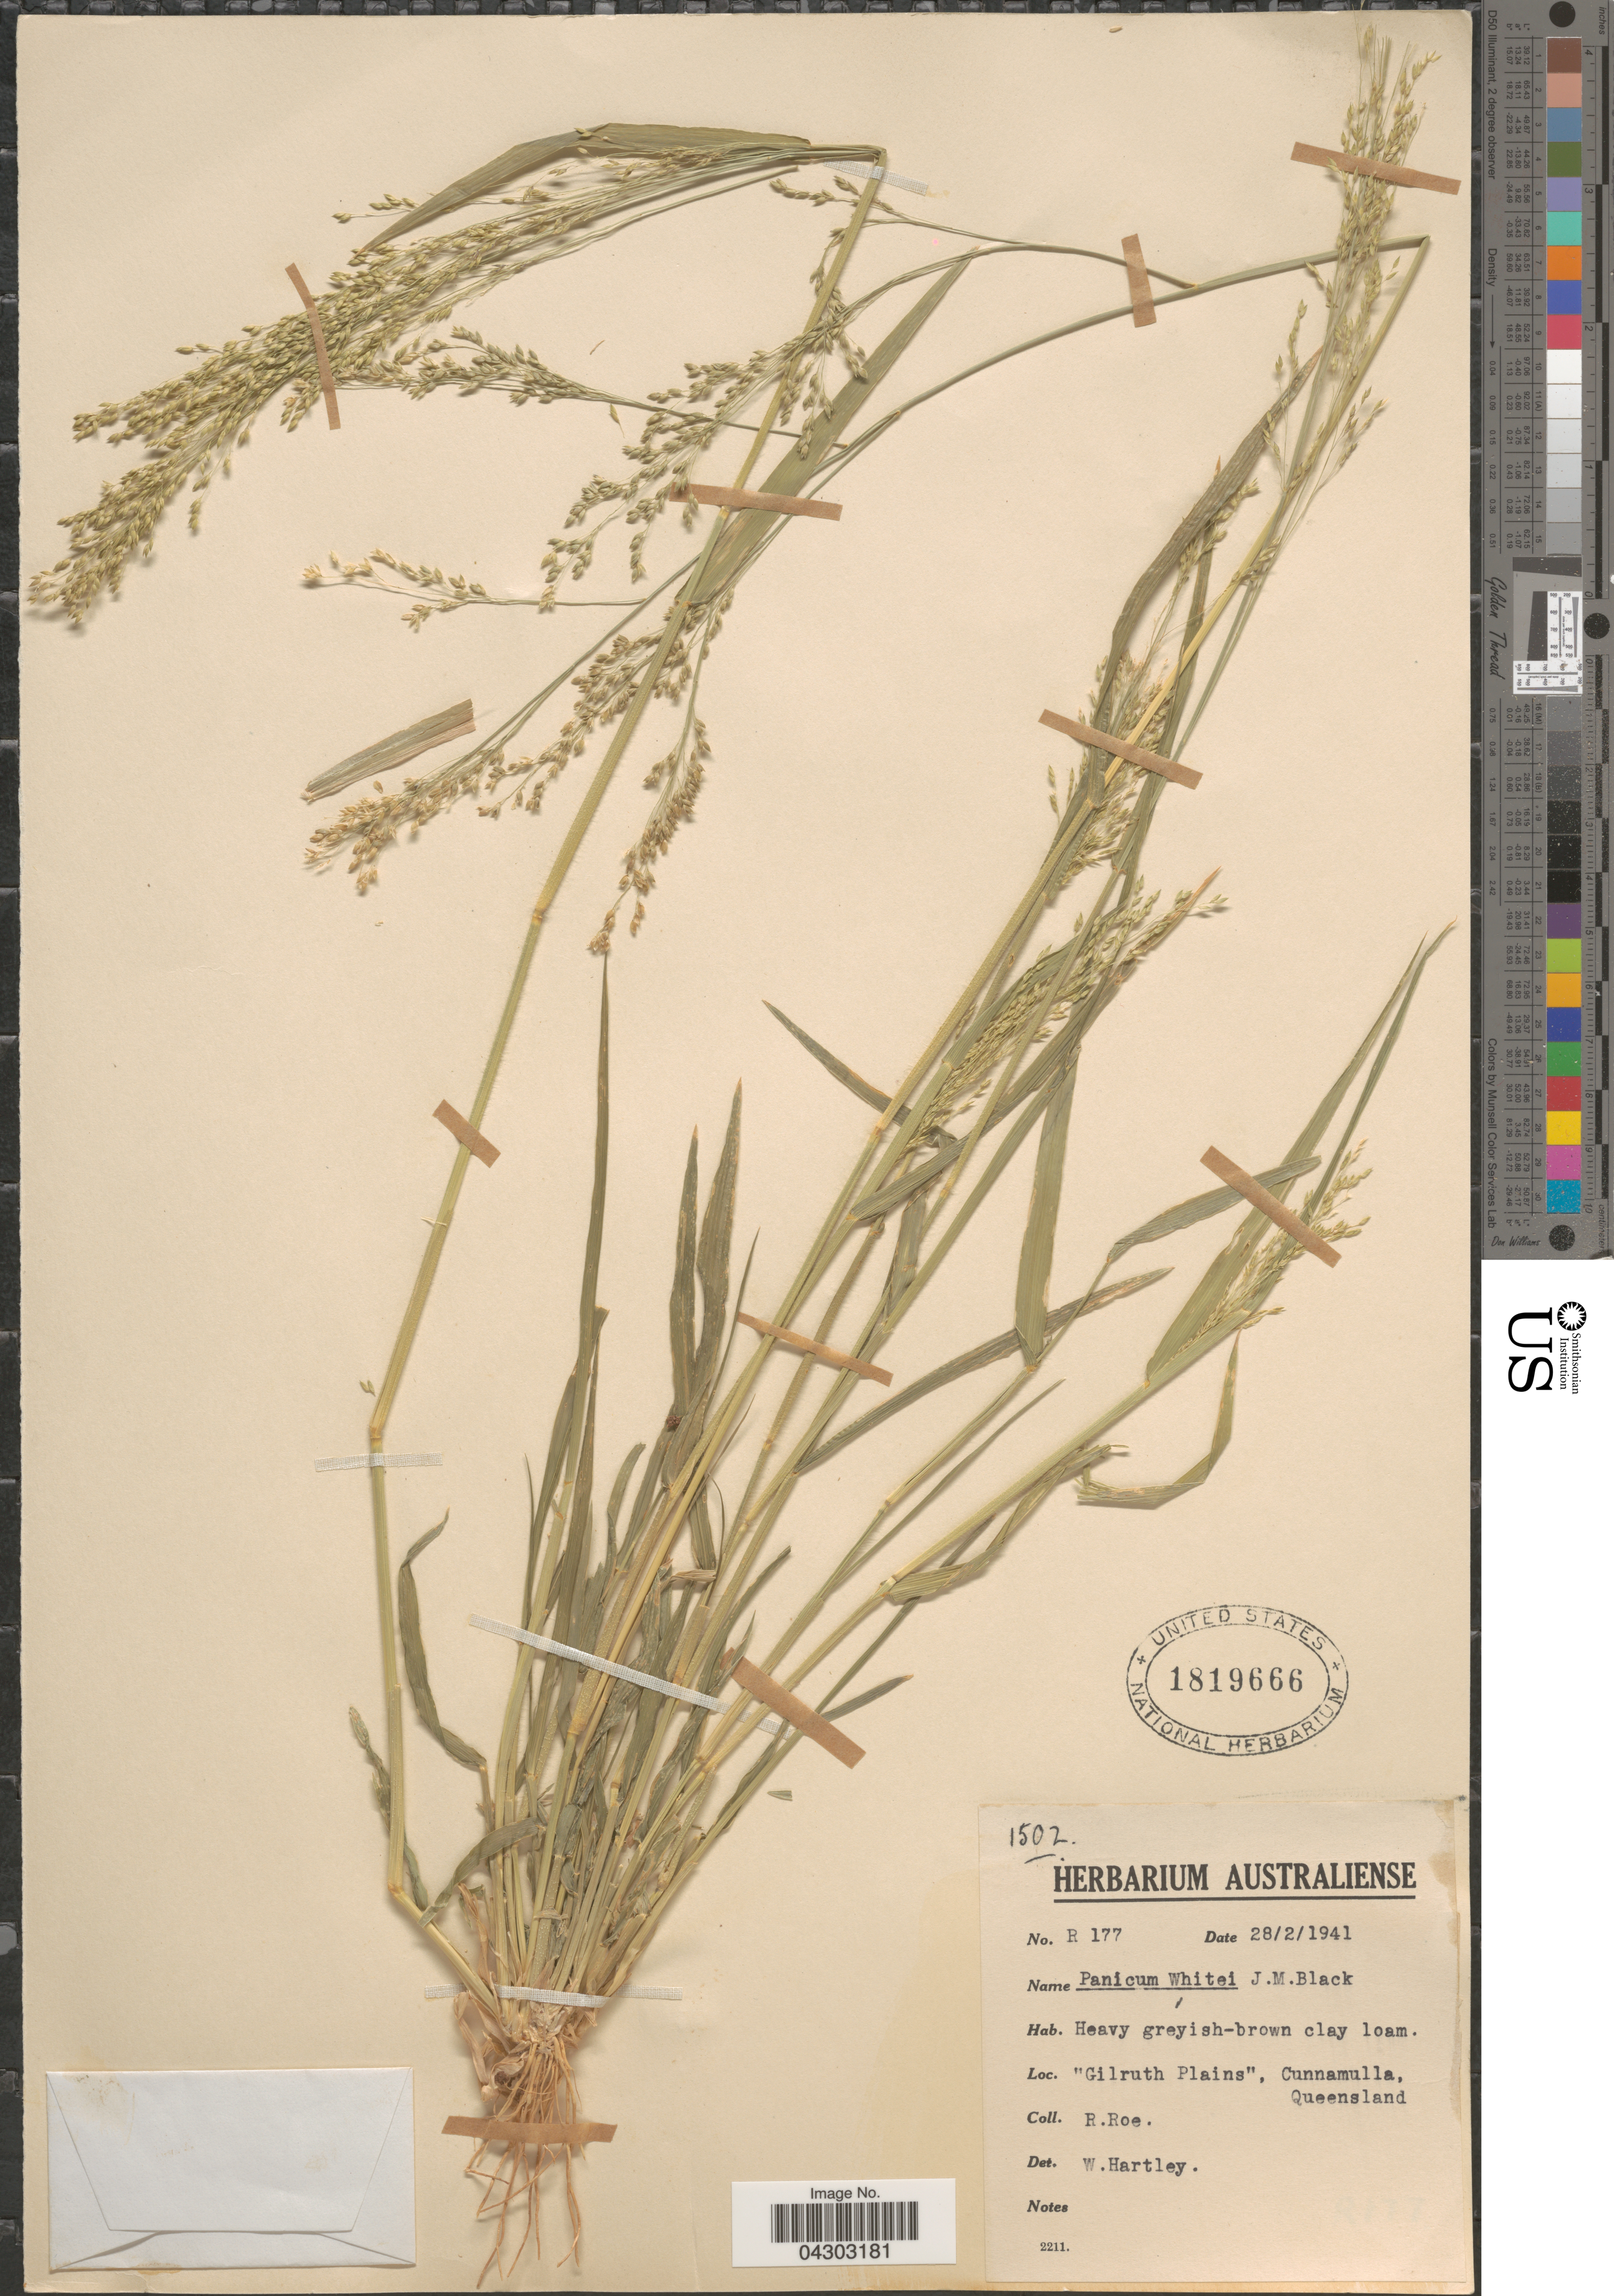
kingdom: Plantae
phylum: Tracheophyta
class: Liliopsida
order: Poales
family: Poaceae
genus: Panicum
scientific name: Panicum laevinode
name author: Lindl.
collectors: R. Roe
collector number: R177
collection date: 1941-02-28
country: Australia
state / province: Queensland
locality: Gilruth Plains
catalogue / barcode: US 1819666